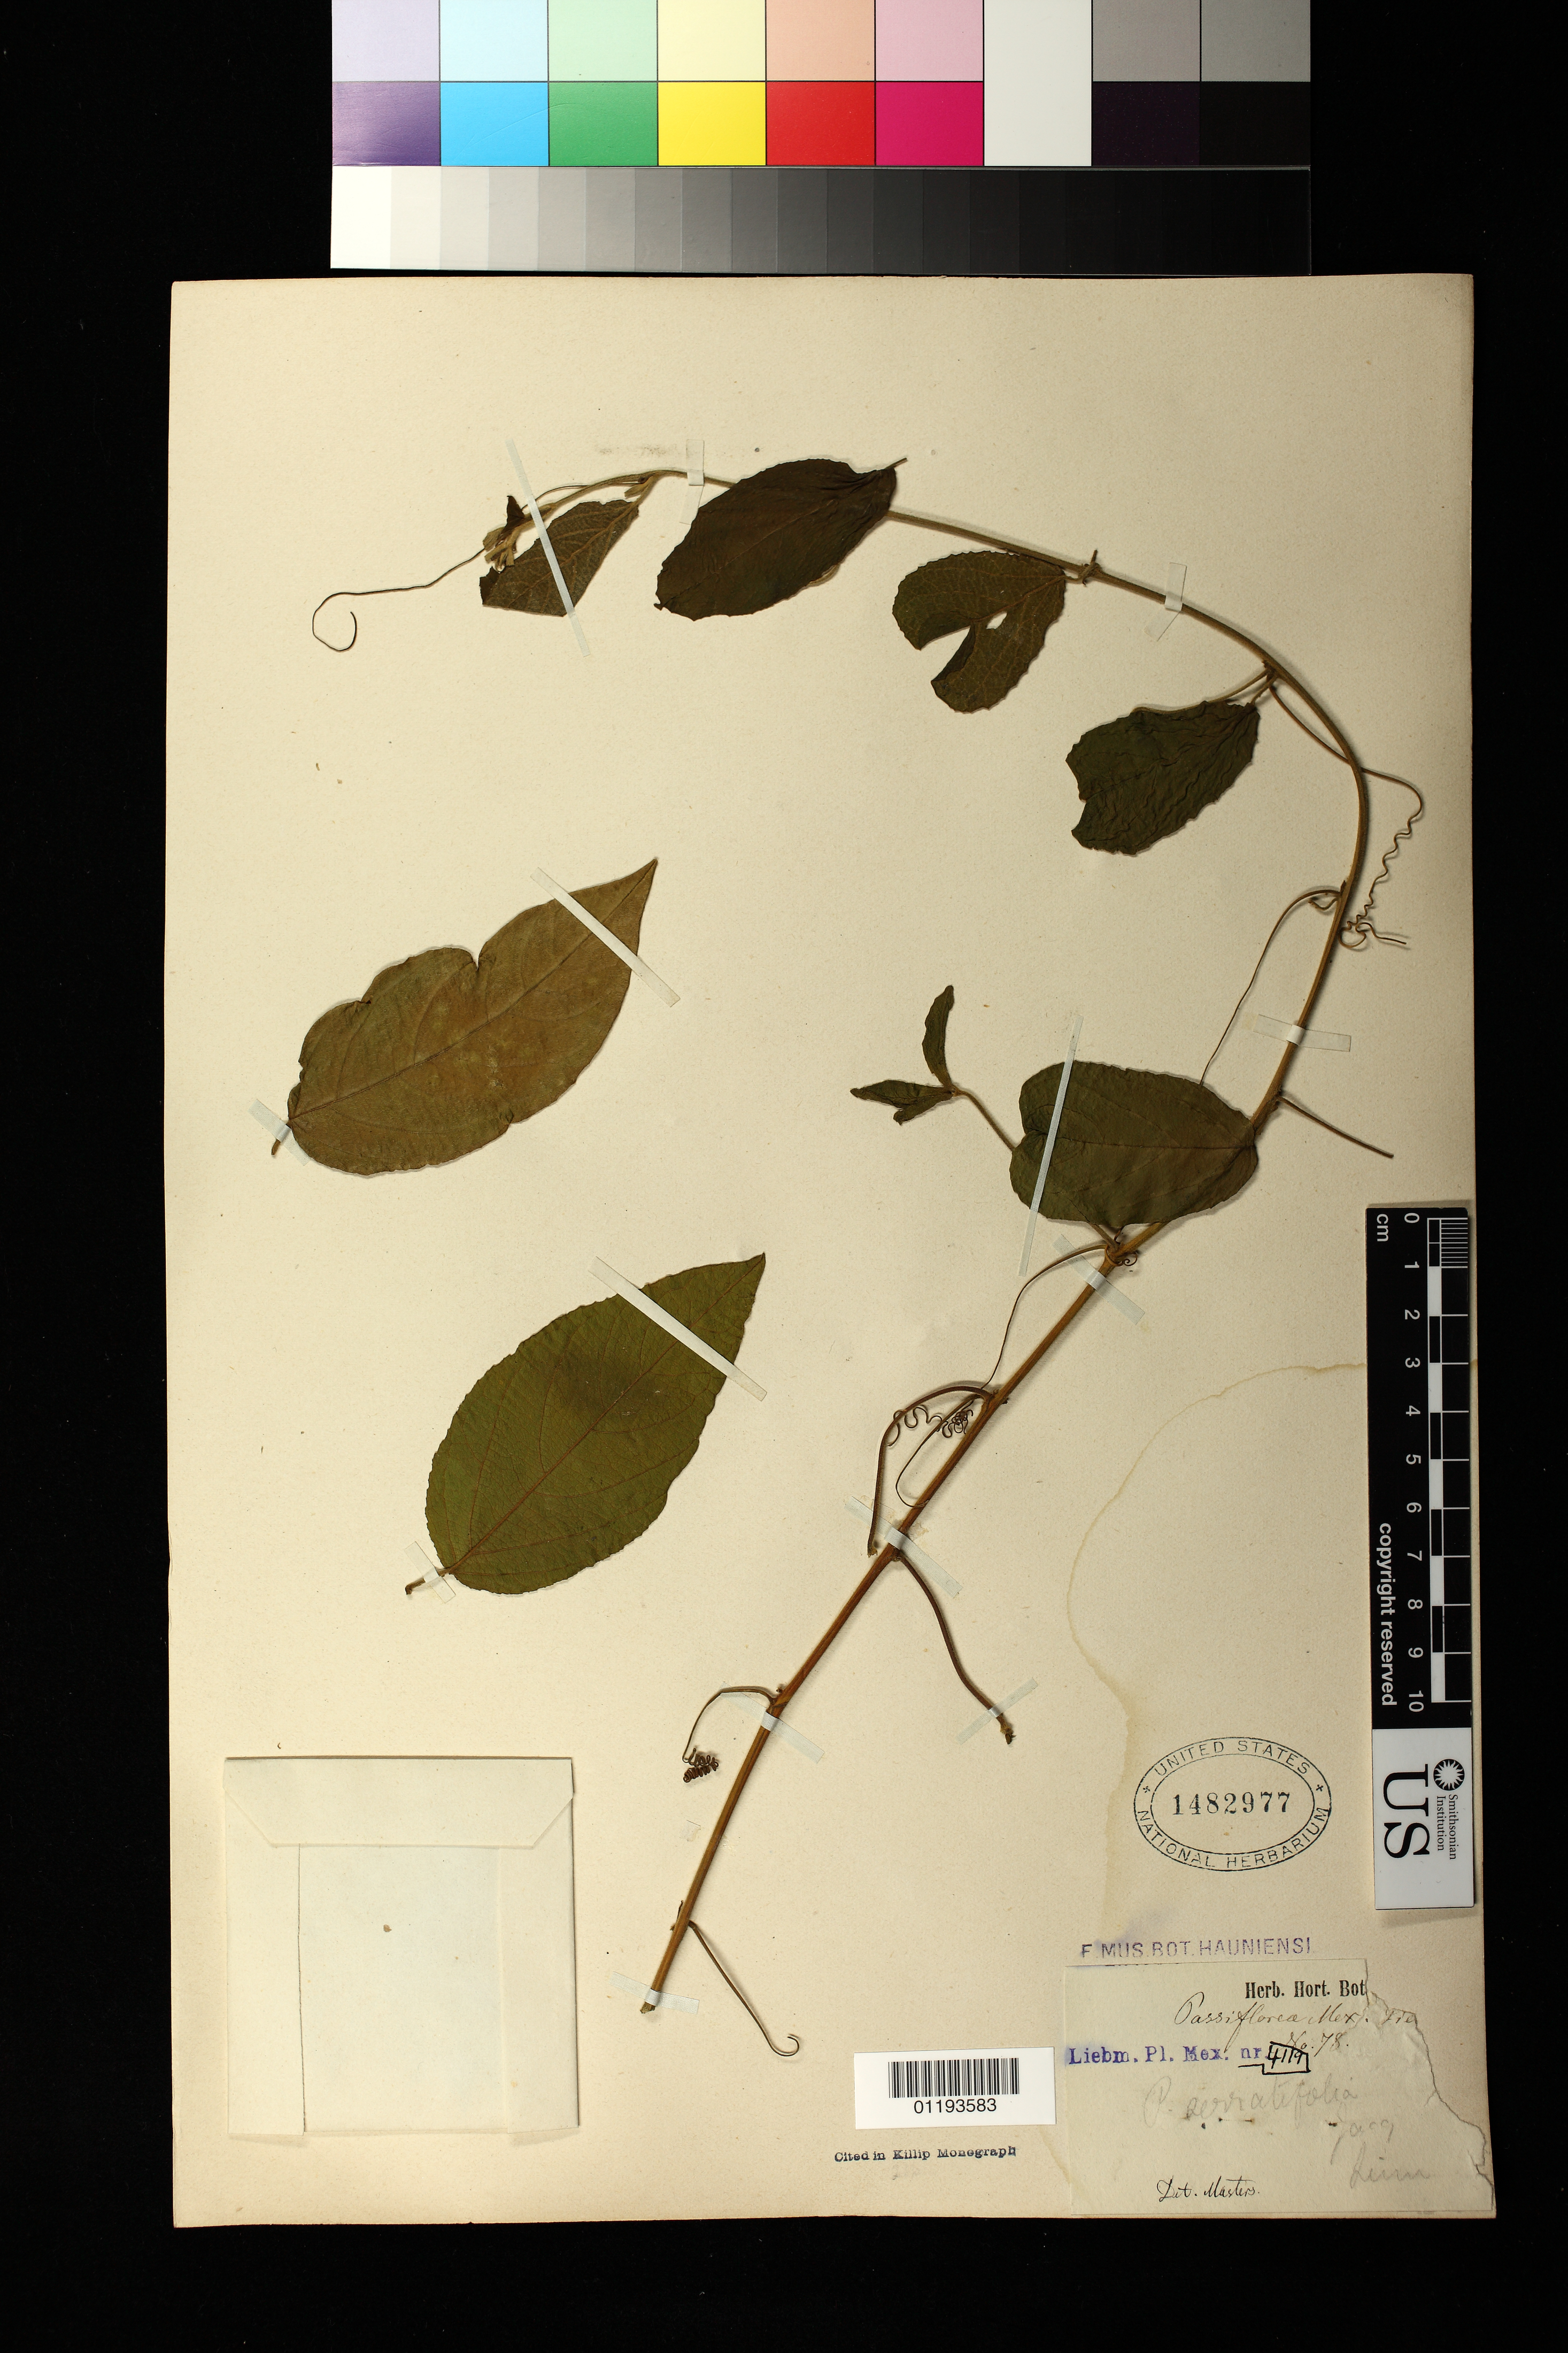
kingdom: Plantae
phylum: Tracheophyta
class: Magnoliopsida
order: Malpighiales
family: Passifloraceae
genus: Passiflora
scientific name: Passiflora serratifolia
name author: L.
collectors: Liebmann, --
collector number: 4119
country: Mexico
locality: Luna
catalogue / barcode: US 1482977